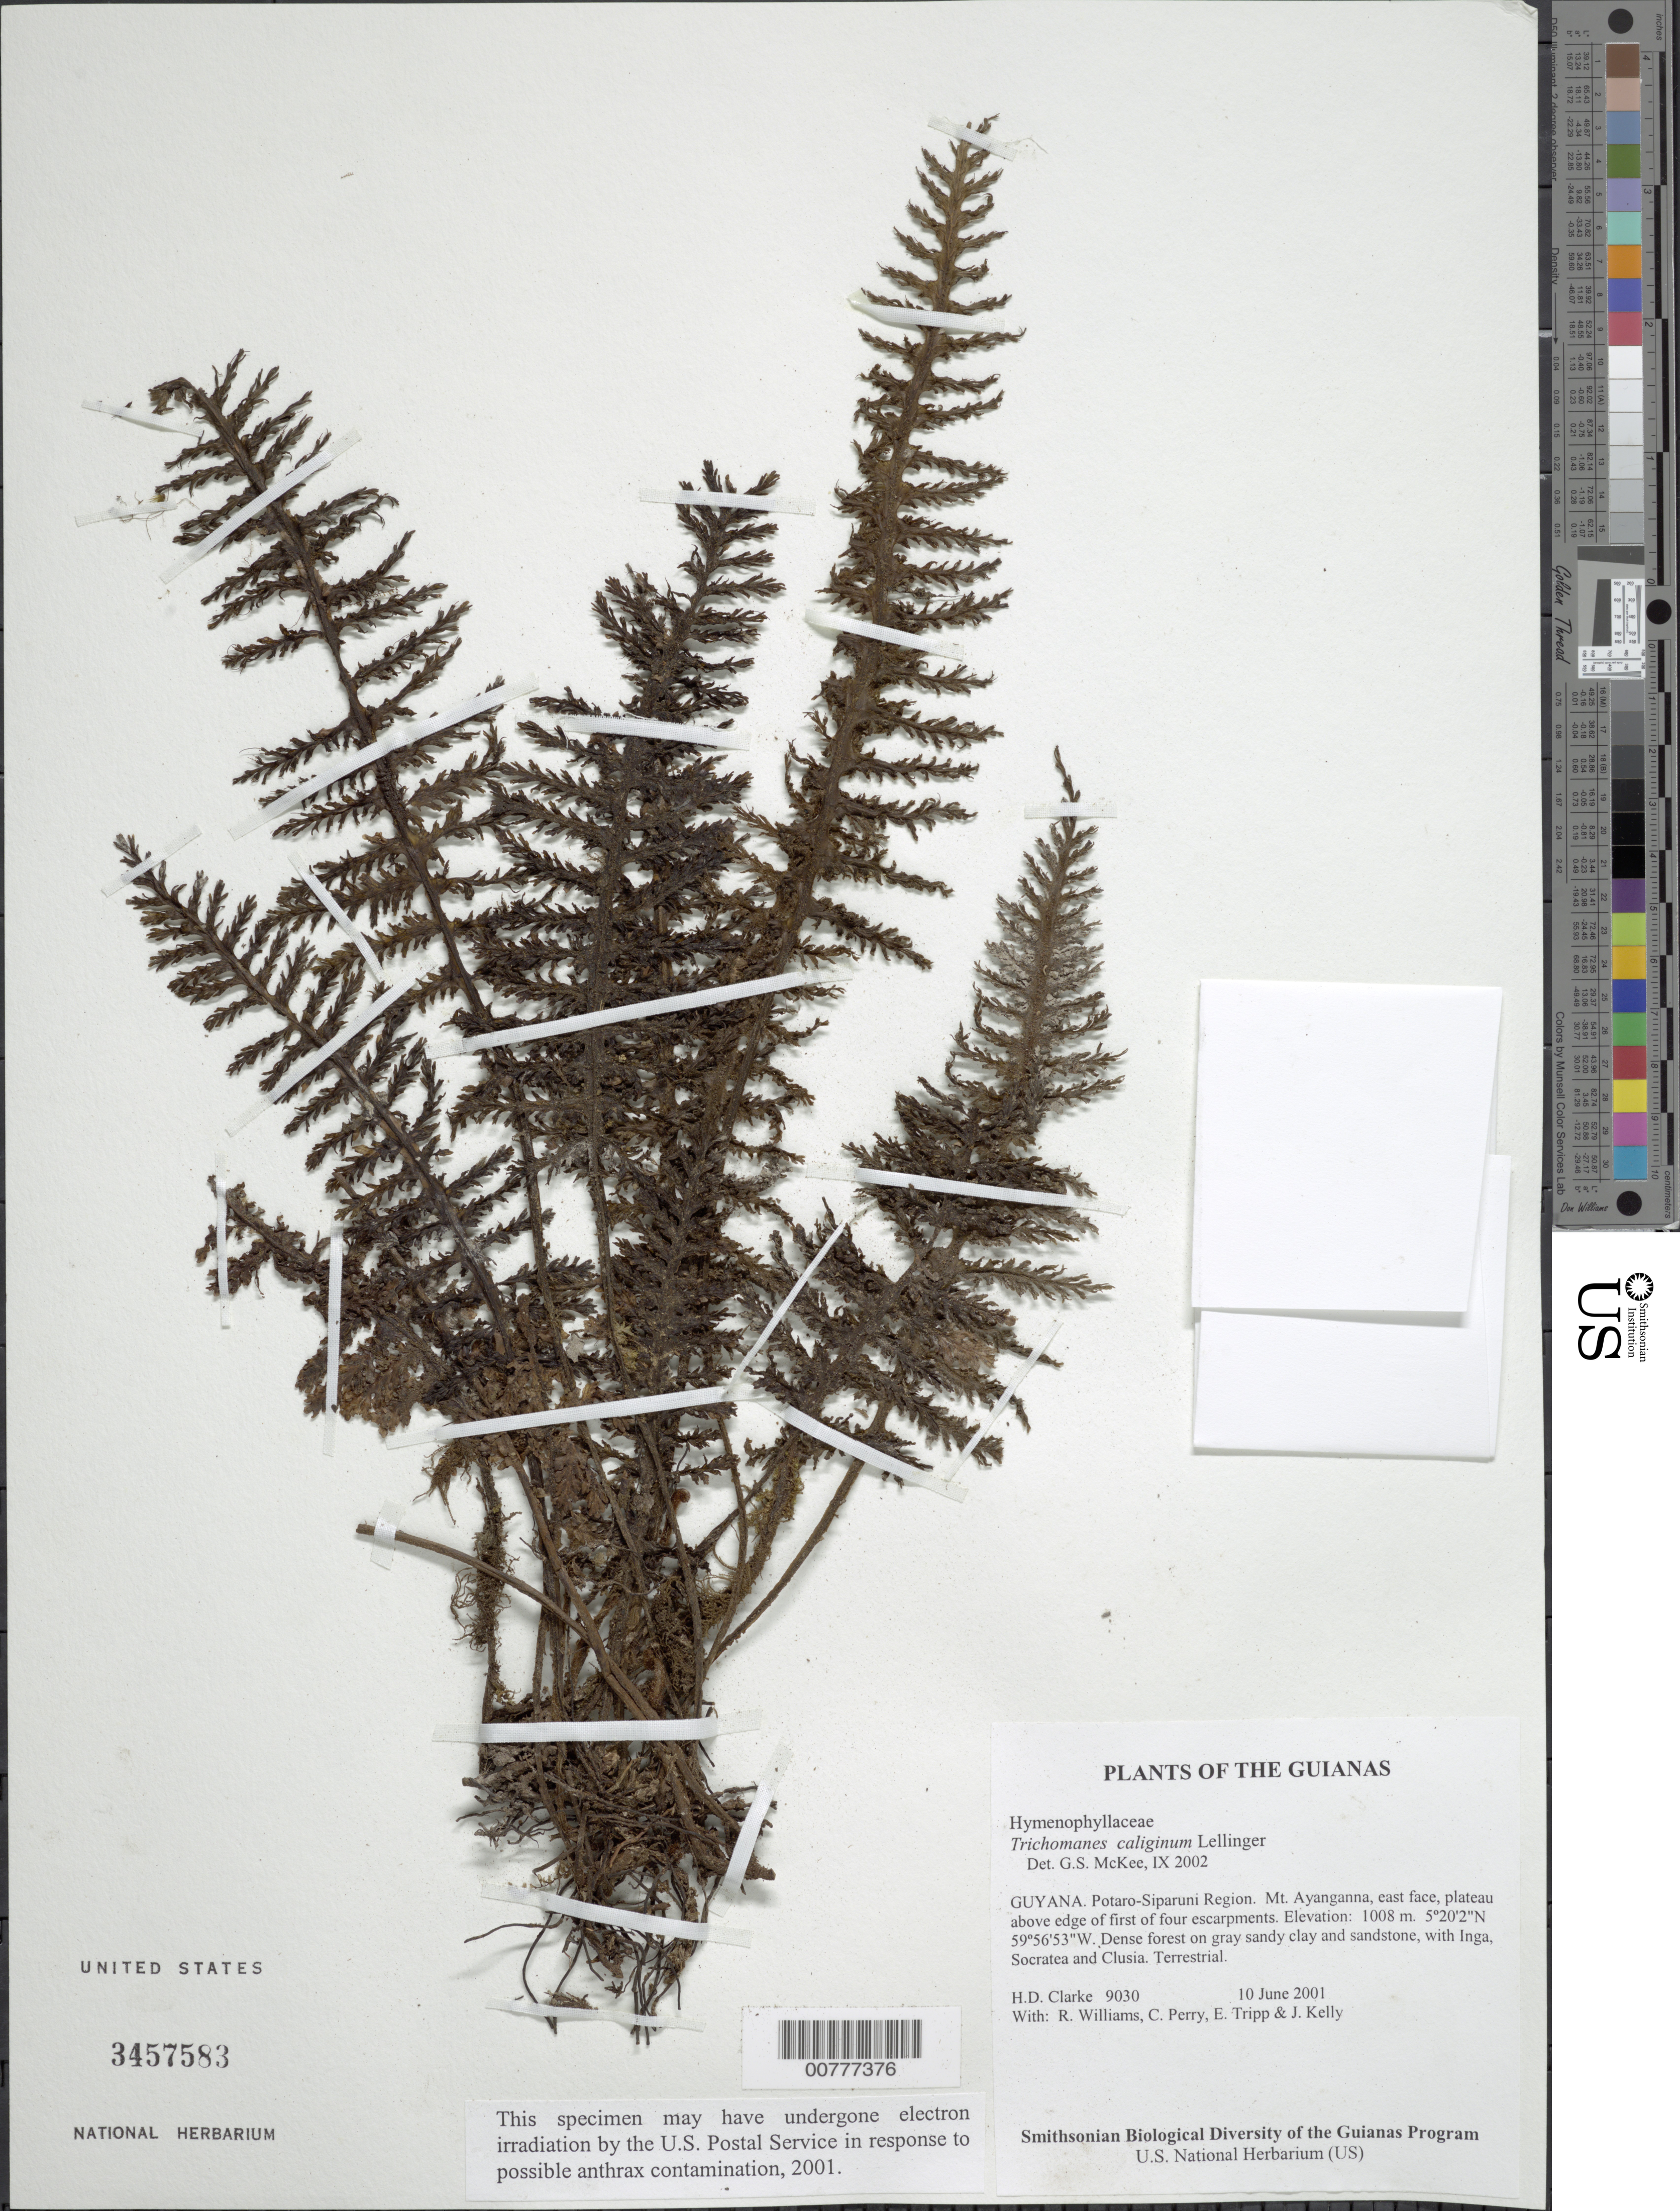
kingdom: Plantae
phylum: Tracheophyta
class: Polypodiopsida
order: Hymenophyllales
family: Hymenophyllaceae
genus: Trichomanes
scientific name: Trichomanes caliginum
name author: Lellinger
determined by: McKee, G. S., (US), NMNH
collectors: H. D. Clarke, R. Williams, C. Perry, E. Tripp & J. Kelly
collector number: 9030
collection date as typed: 10 June 2001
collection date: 2001-06-10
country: Guyana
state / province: Potaro-Siparuni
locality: Mt. Ayanganna, east face, plateau above edge of first of four escarpments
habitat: Dense forest on gray sandy clay and sandstone, with Inga, Socratea and Clusia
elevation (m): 1008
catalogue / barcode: US 3457583